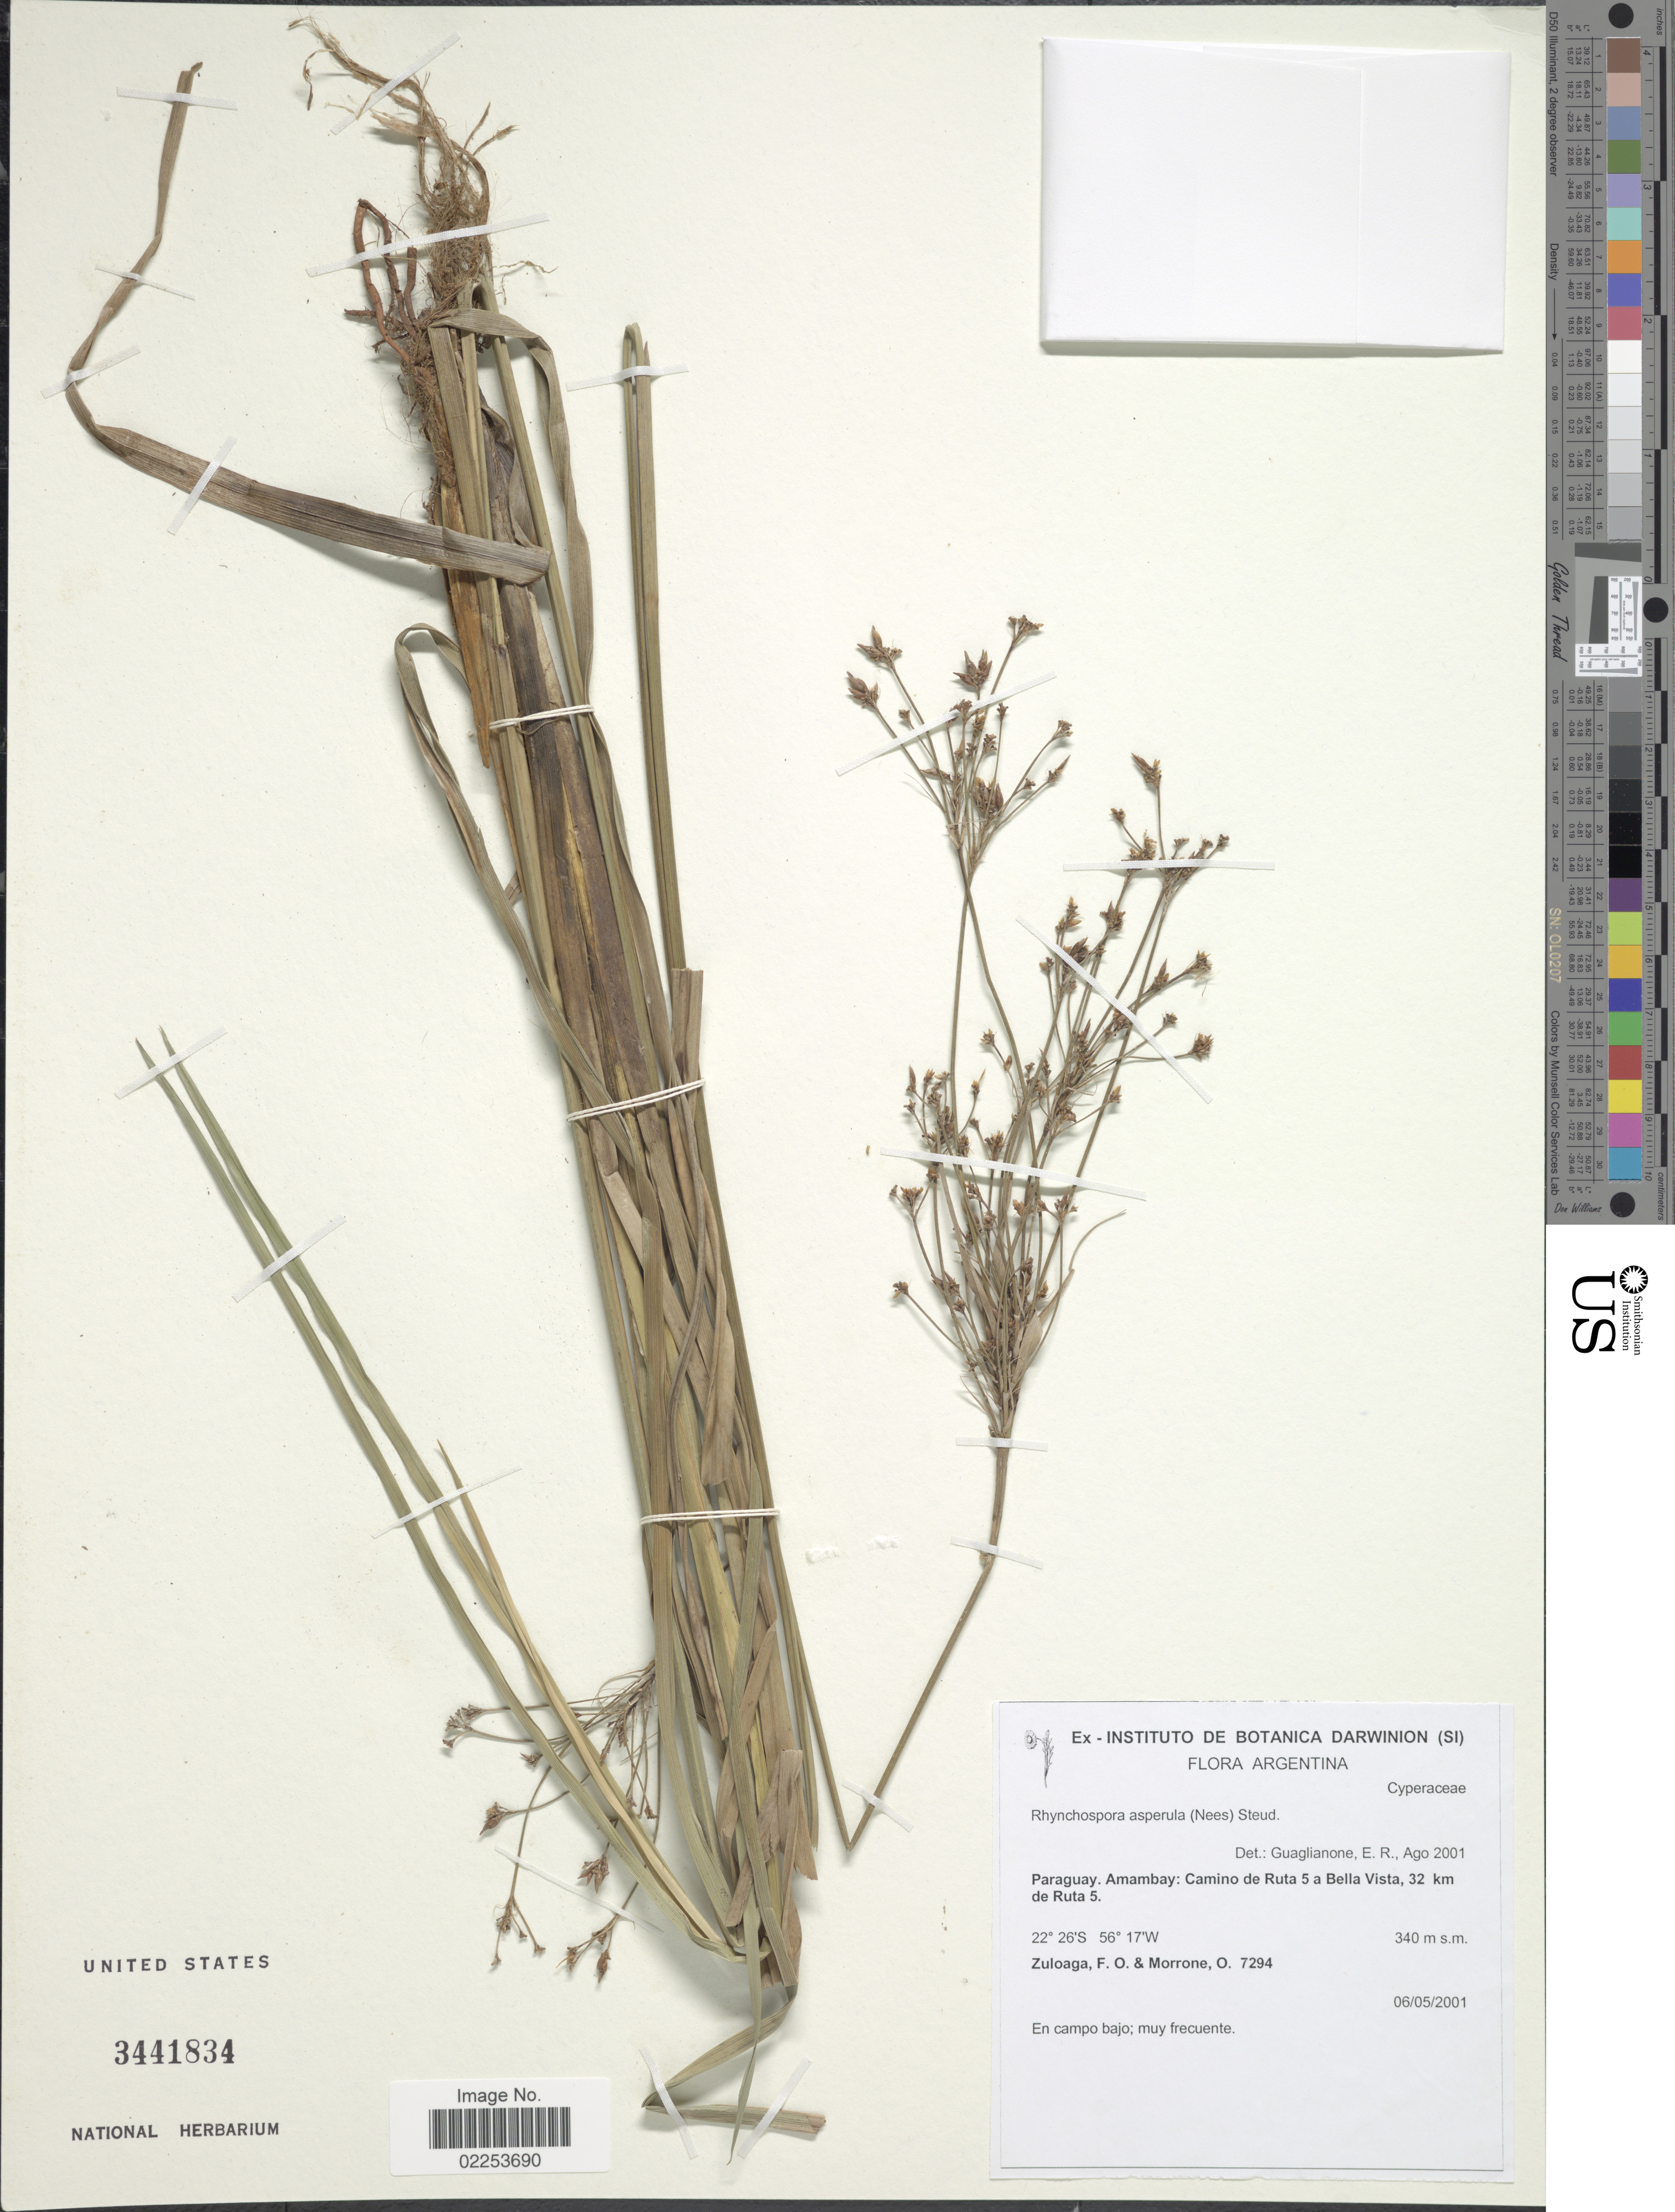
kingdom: Plantae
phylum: Tracheophyta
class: Liliopsida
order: Poales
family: Cyperaceae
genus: Rhynchospora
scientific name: Rhynchospora asperula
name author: (Nees) Steud.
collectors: F. O. Zuloaga & O. N. Morrone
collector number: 7294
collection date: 2001-05-06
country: Paraguay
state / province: Amambay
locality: Amambay: Camino de Ruta a Bella Vista, 32 km de Ruta 5.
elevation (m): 340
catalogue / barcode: US 3441834